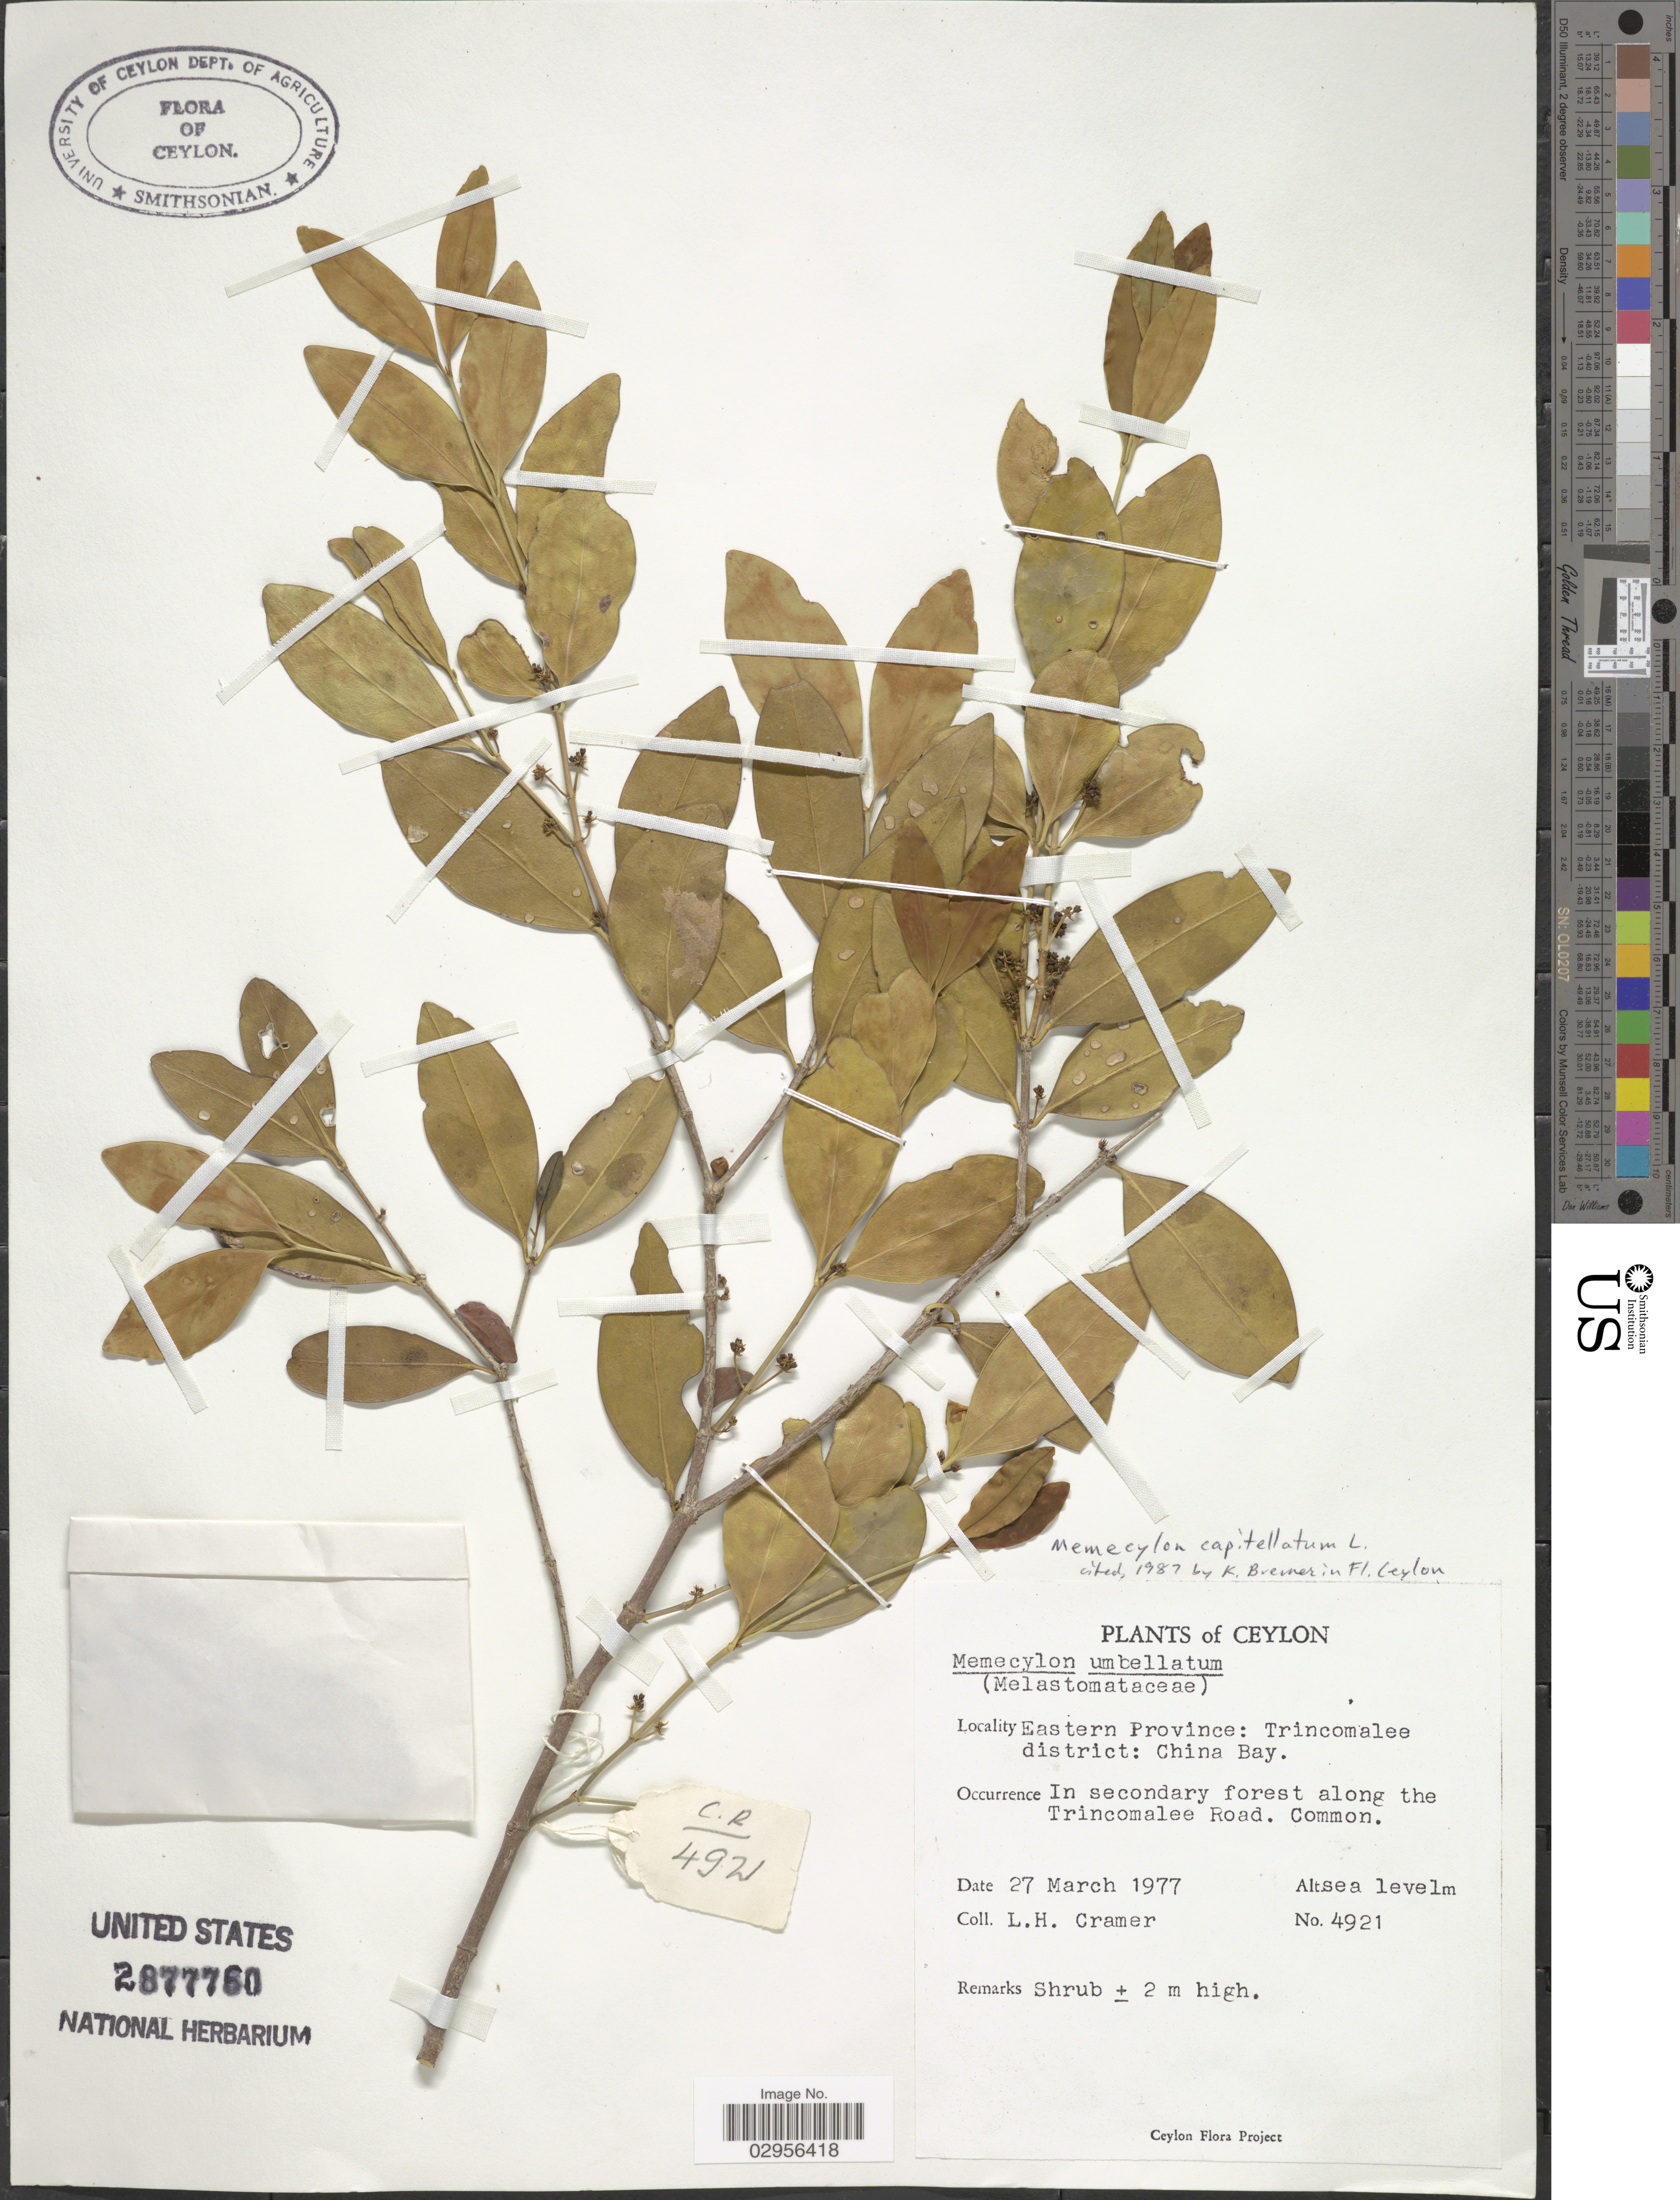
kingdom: Plantae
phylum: Tracheophyta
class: Magnoliopsida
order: Myrtales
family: Melastomataceae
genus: Memecylon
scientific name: Memecylon capitellatum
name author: L.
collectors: L. H. Cramer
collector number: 4921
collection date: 1977-03-27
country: Sri Lanka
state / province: Eastern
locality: Ceylon. Trincomalee district: China Bay. Along the Trincomalee Road.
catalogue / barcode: US 2877760